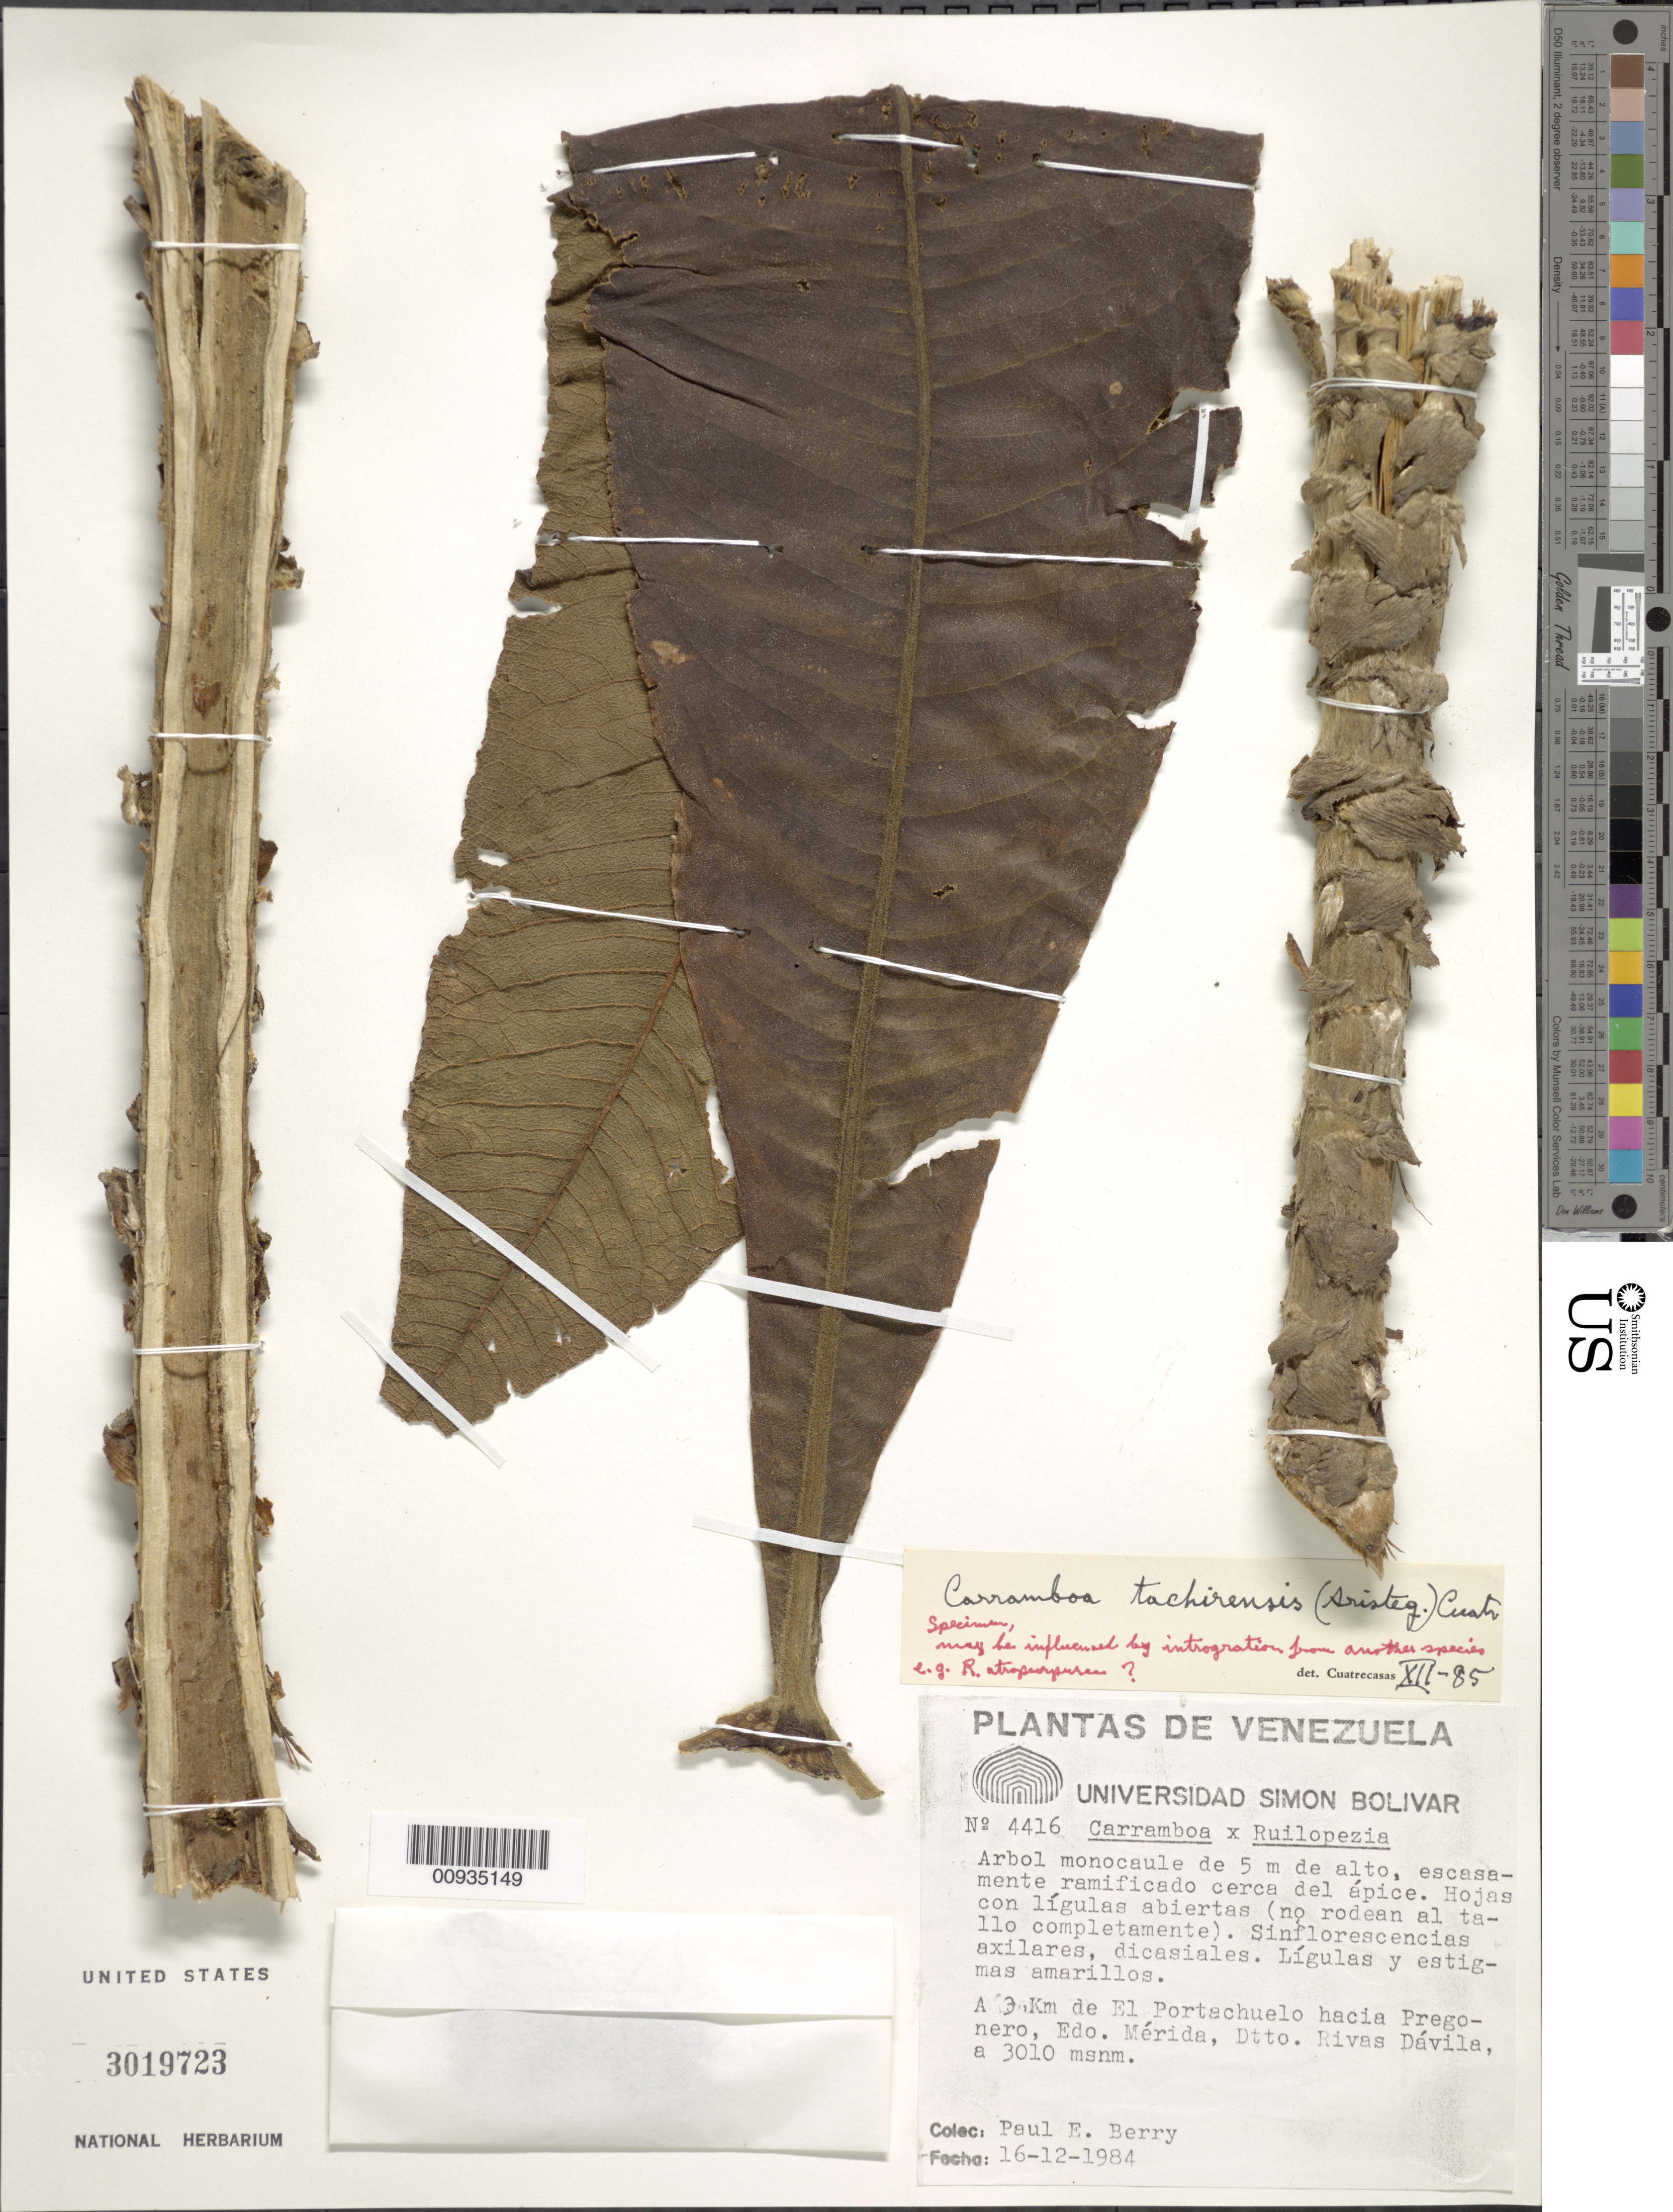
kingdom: Plantae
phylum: Tracheophyta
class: Magnoliopsida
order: Asterales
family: Asteraceae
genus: Carramboa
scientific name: Carramboa tachirensis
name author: (Aristeg.) Cuatrec.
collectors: P. E. Berry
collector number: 4416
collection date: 1984-12-16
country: Venezuela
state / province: Mérida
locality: A 3 km de El Portachuelo hacia Pregonero, Dtto. Rivas Davila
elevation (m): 3010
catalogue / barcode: US 3019723